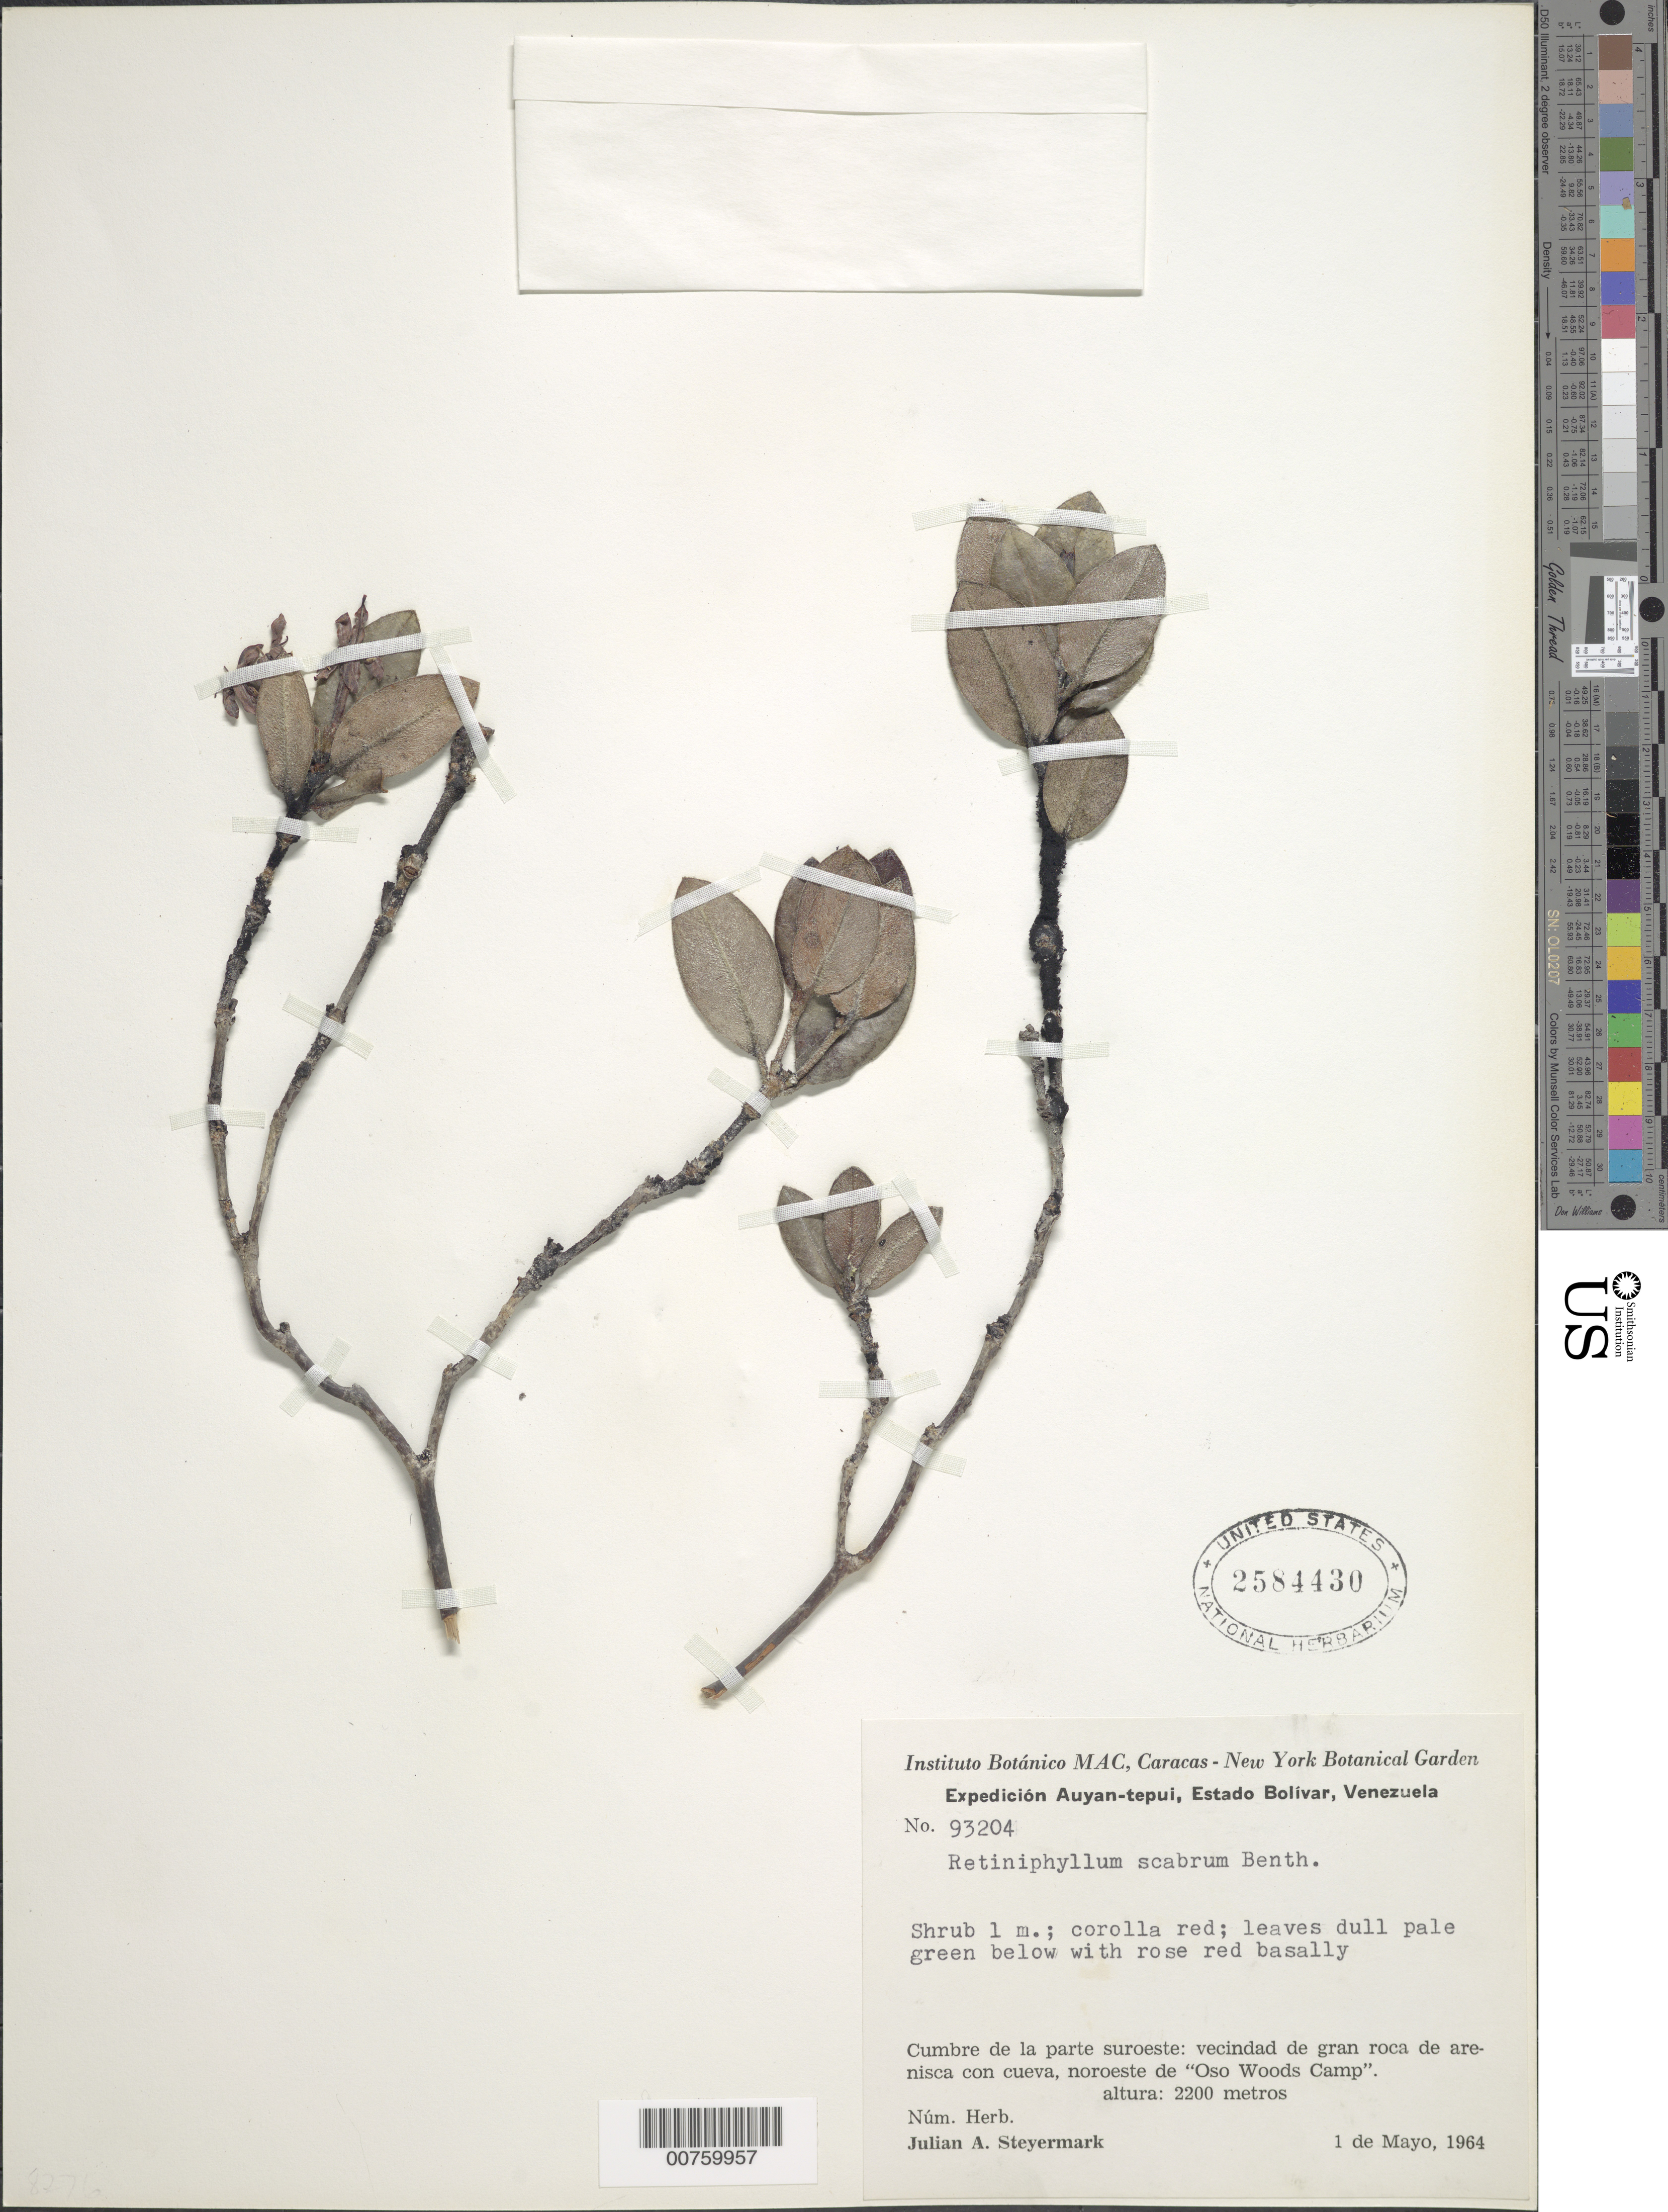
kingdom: Plantae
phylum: Tracheophyta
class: Magnoliopsida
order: Gentianales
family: Rubiaceae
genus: Retiniphyllum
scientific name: Retiniphyllum scabrum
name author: Benth.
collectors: J. Steyermark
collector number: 93204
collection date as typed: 1-May-64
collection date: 1964-05-01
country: Venezuela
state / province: Bolívar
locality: Auyan-tepuí, "Oso Woods Camp"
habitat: Vec de gran roca de arenisca con cueva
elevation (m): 2200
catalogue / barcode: US 2584430